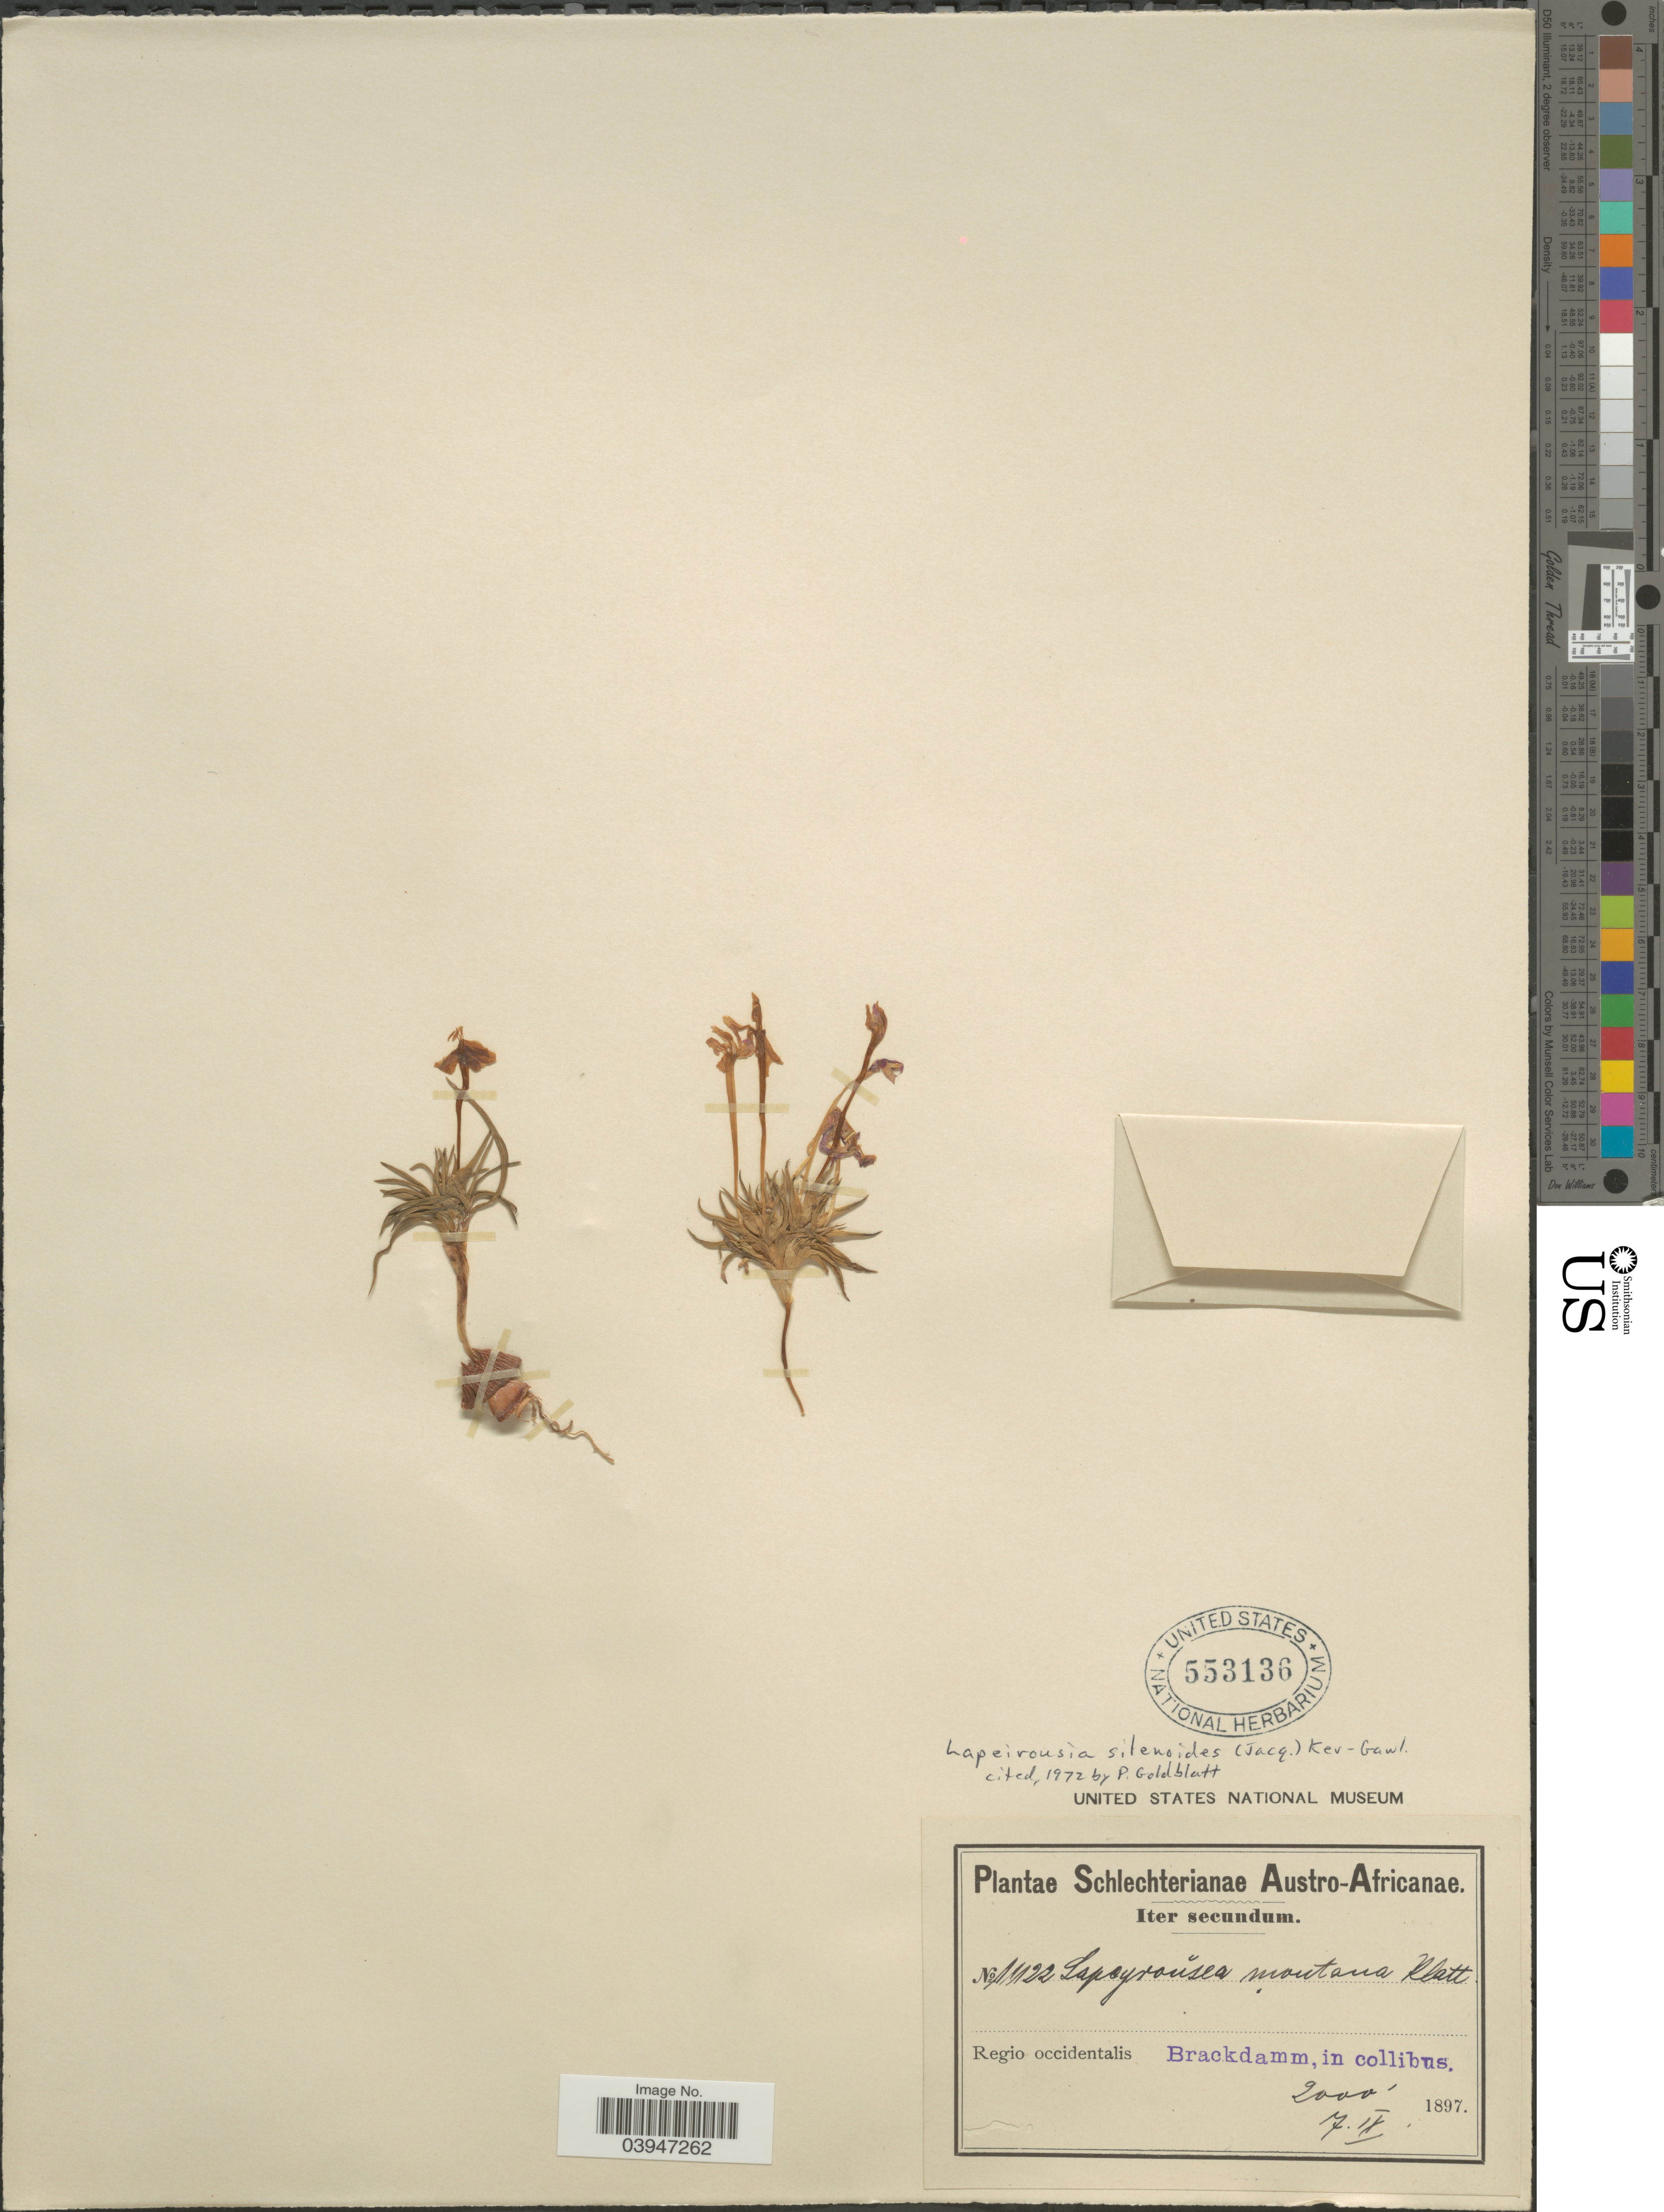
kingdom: Plantae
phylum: Tracheophyta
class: Liliopsida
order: Asparagales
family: Iridaceae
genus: Lapeirousia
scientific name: Lapeirousia silenoides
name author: (Jacq.) Ker Gawl.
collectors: Schlechter, --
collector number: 11122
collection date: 1897-09-07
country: South Africa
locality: Austro-Africanae. Regio occidentalis Brackdamm, in collibus.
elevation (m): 610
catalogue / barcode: US 553136